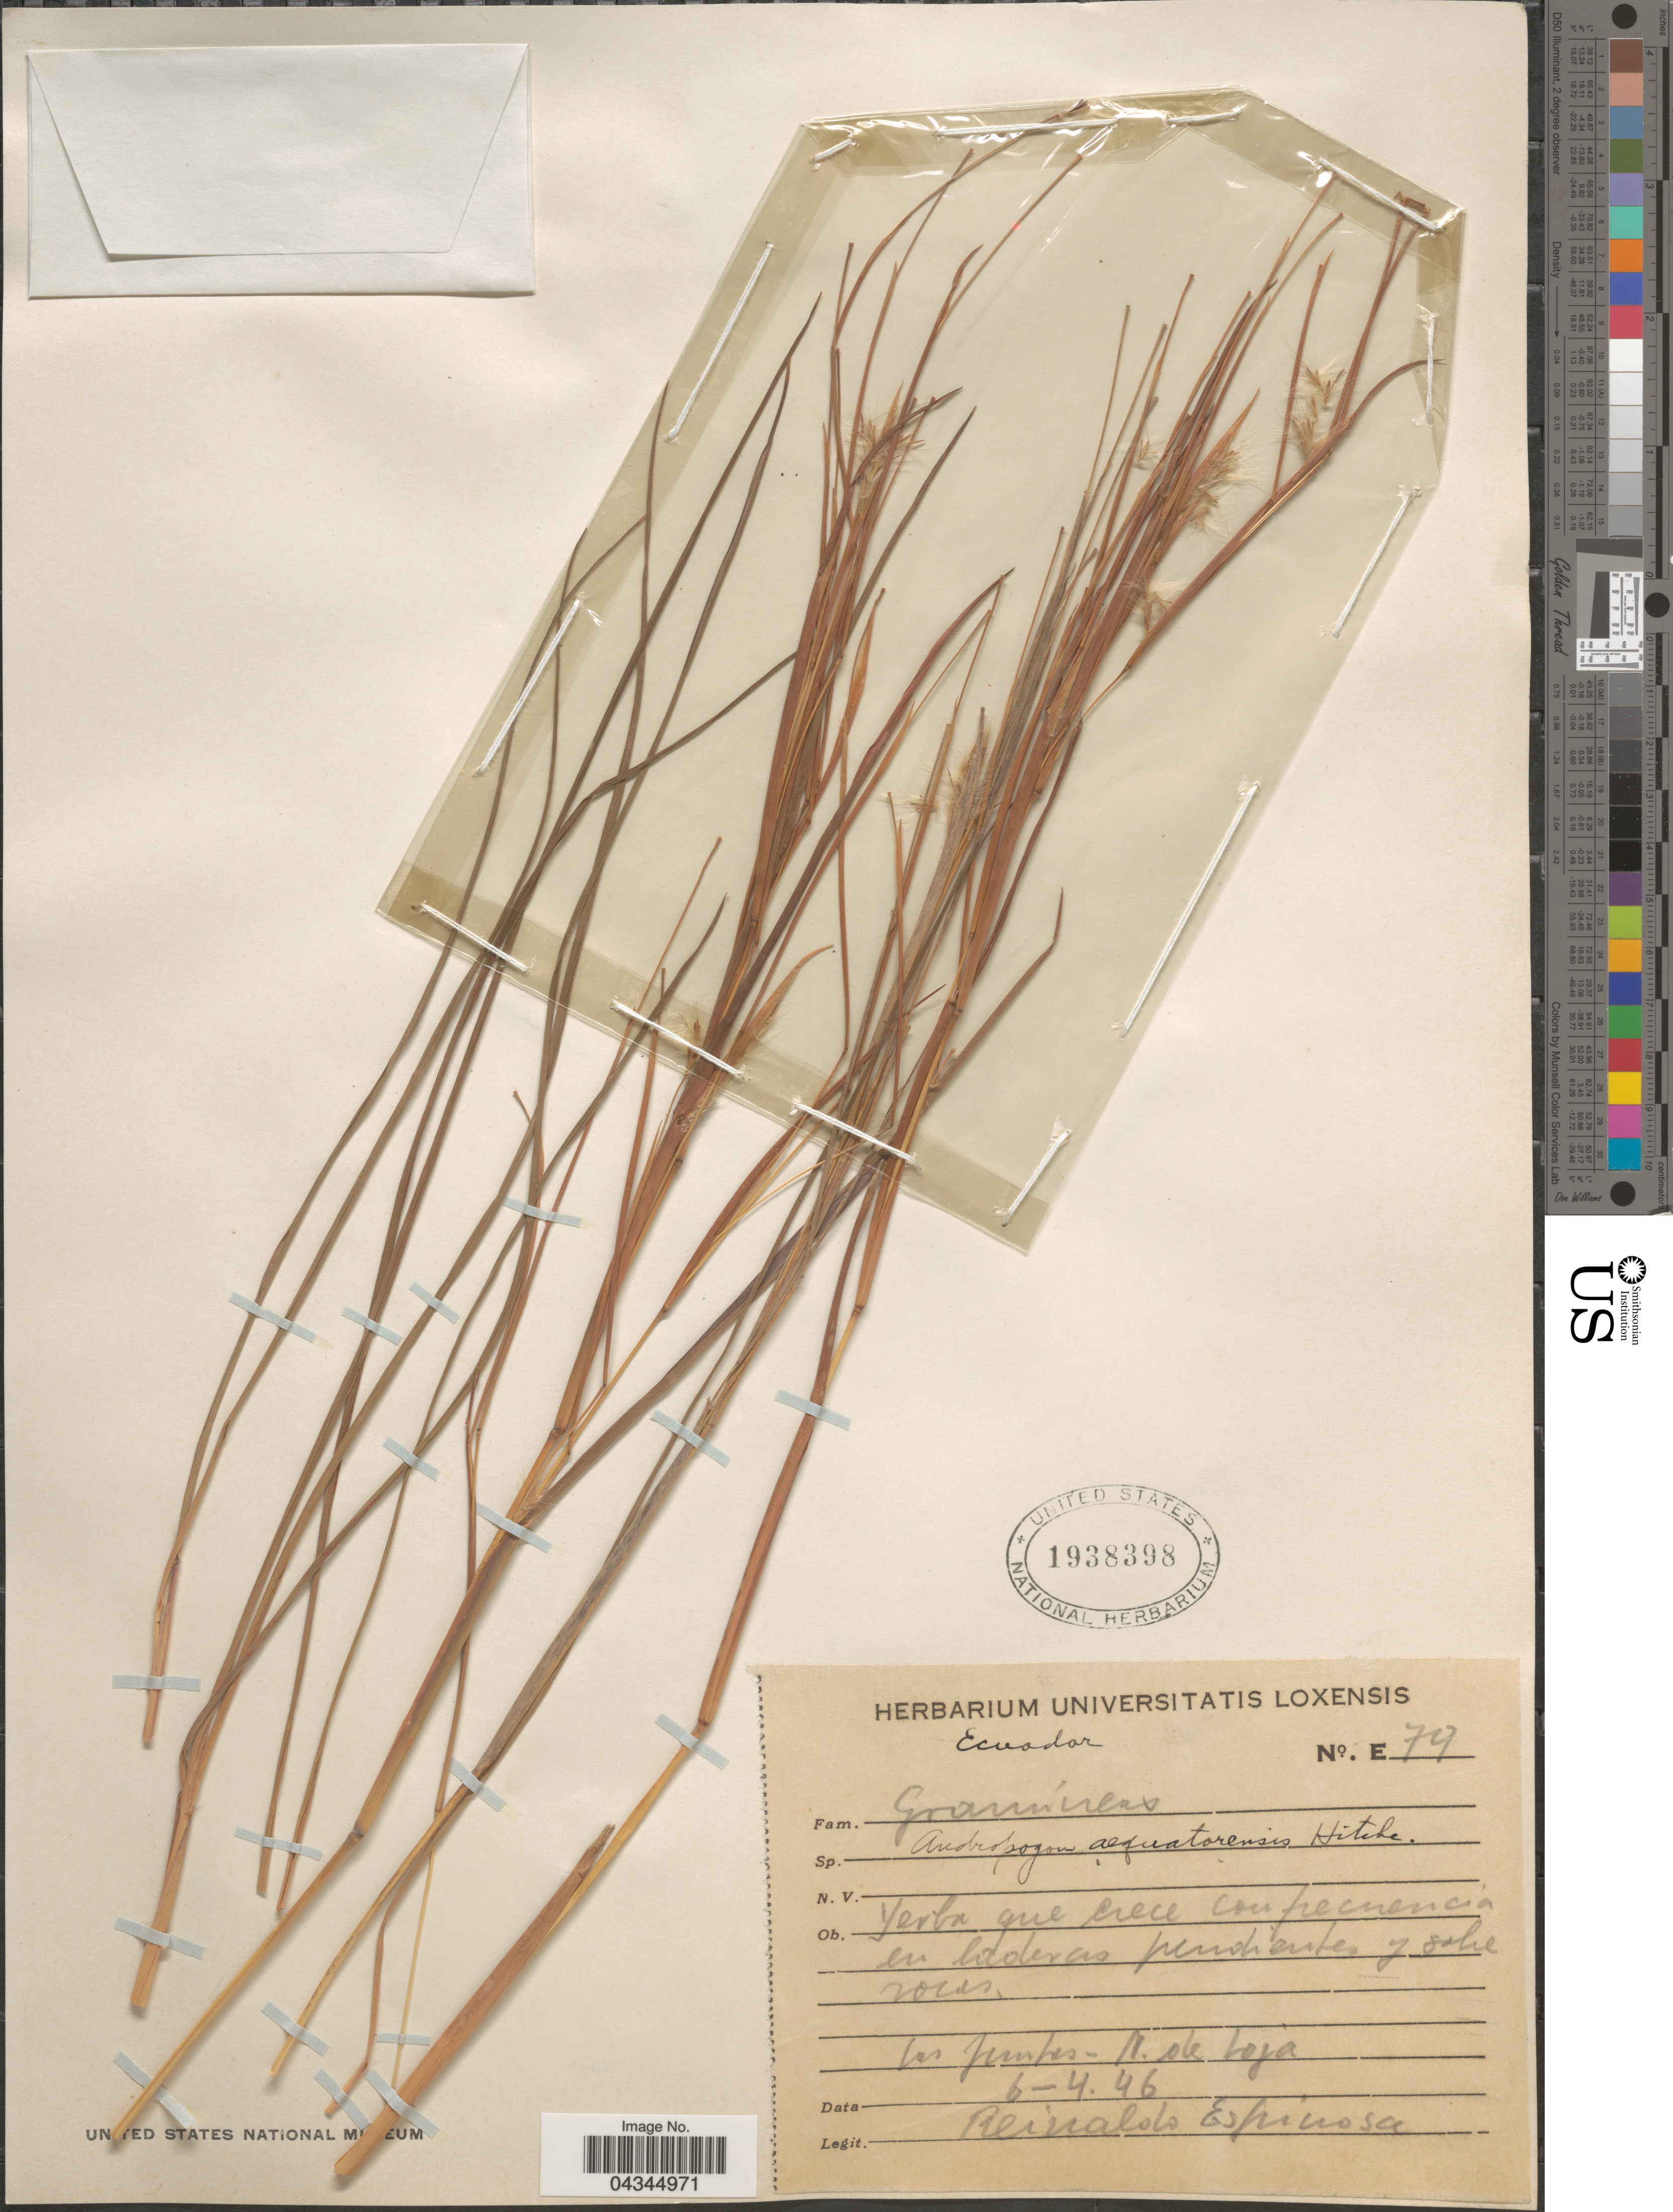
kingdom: Plantae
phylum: Tracheophyta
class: Liliopsida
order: Poales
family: Poaceae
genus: Andropogon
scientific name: Andropogon aequatoriensis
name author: Hitchc.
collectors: R. Espinosa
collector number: E79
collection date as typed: Transcribed d/m/y: 6/4/46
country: Ecuador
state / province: Loja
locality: Las puntas - N. de Loja.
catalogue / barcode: US 1938398